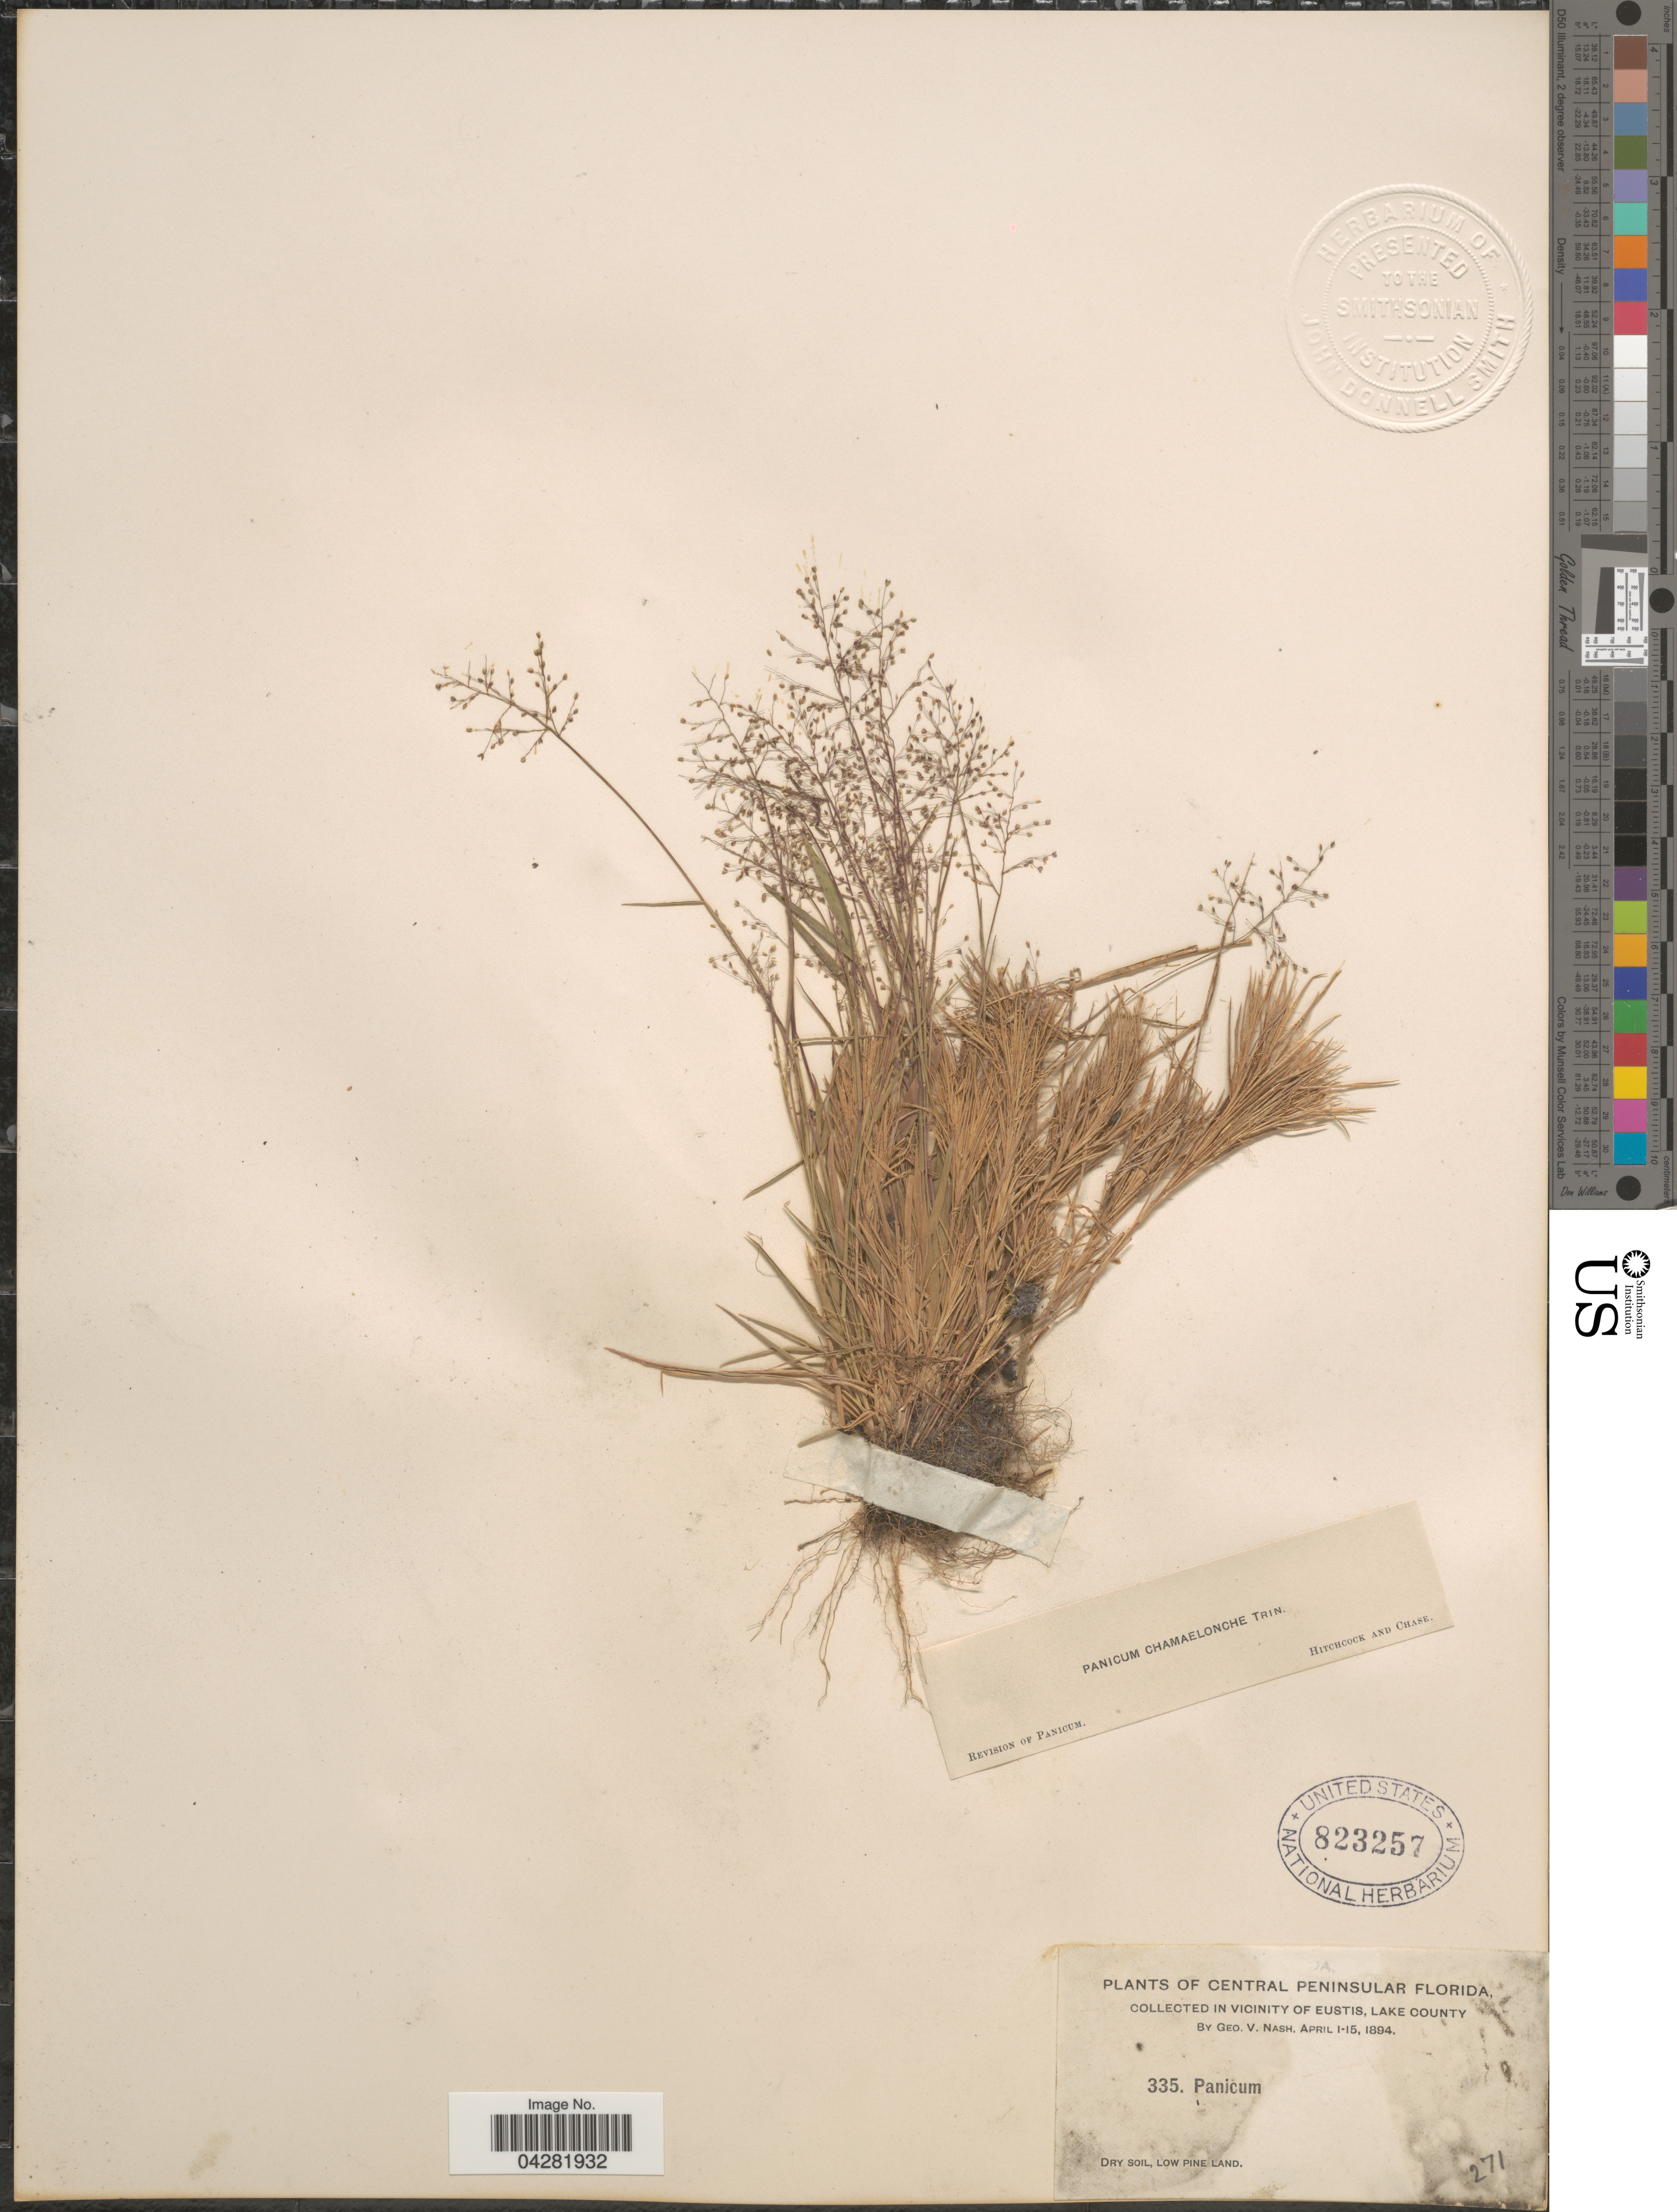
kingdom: Plantae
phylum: Tracheophyta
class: Liliopsida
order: Poales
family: Poaceae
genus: Dichanthelium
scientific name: Dichanthelium ensifolium var. ensifolium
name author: (Baldwin ex Elliot) Gould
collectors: G. V. Nash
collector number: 335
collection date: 1894-04-01/1894-04-15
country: United States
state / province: Florida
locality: Central Peninsular Florida. In Vicinity of Eustis, Lake County.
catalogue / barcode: US 823257